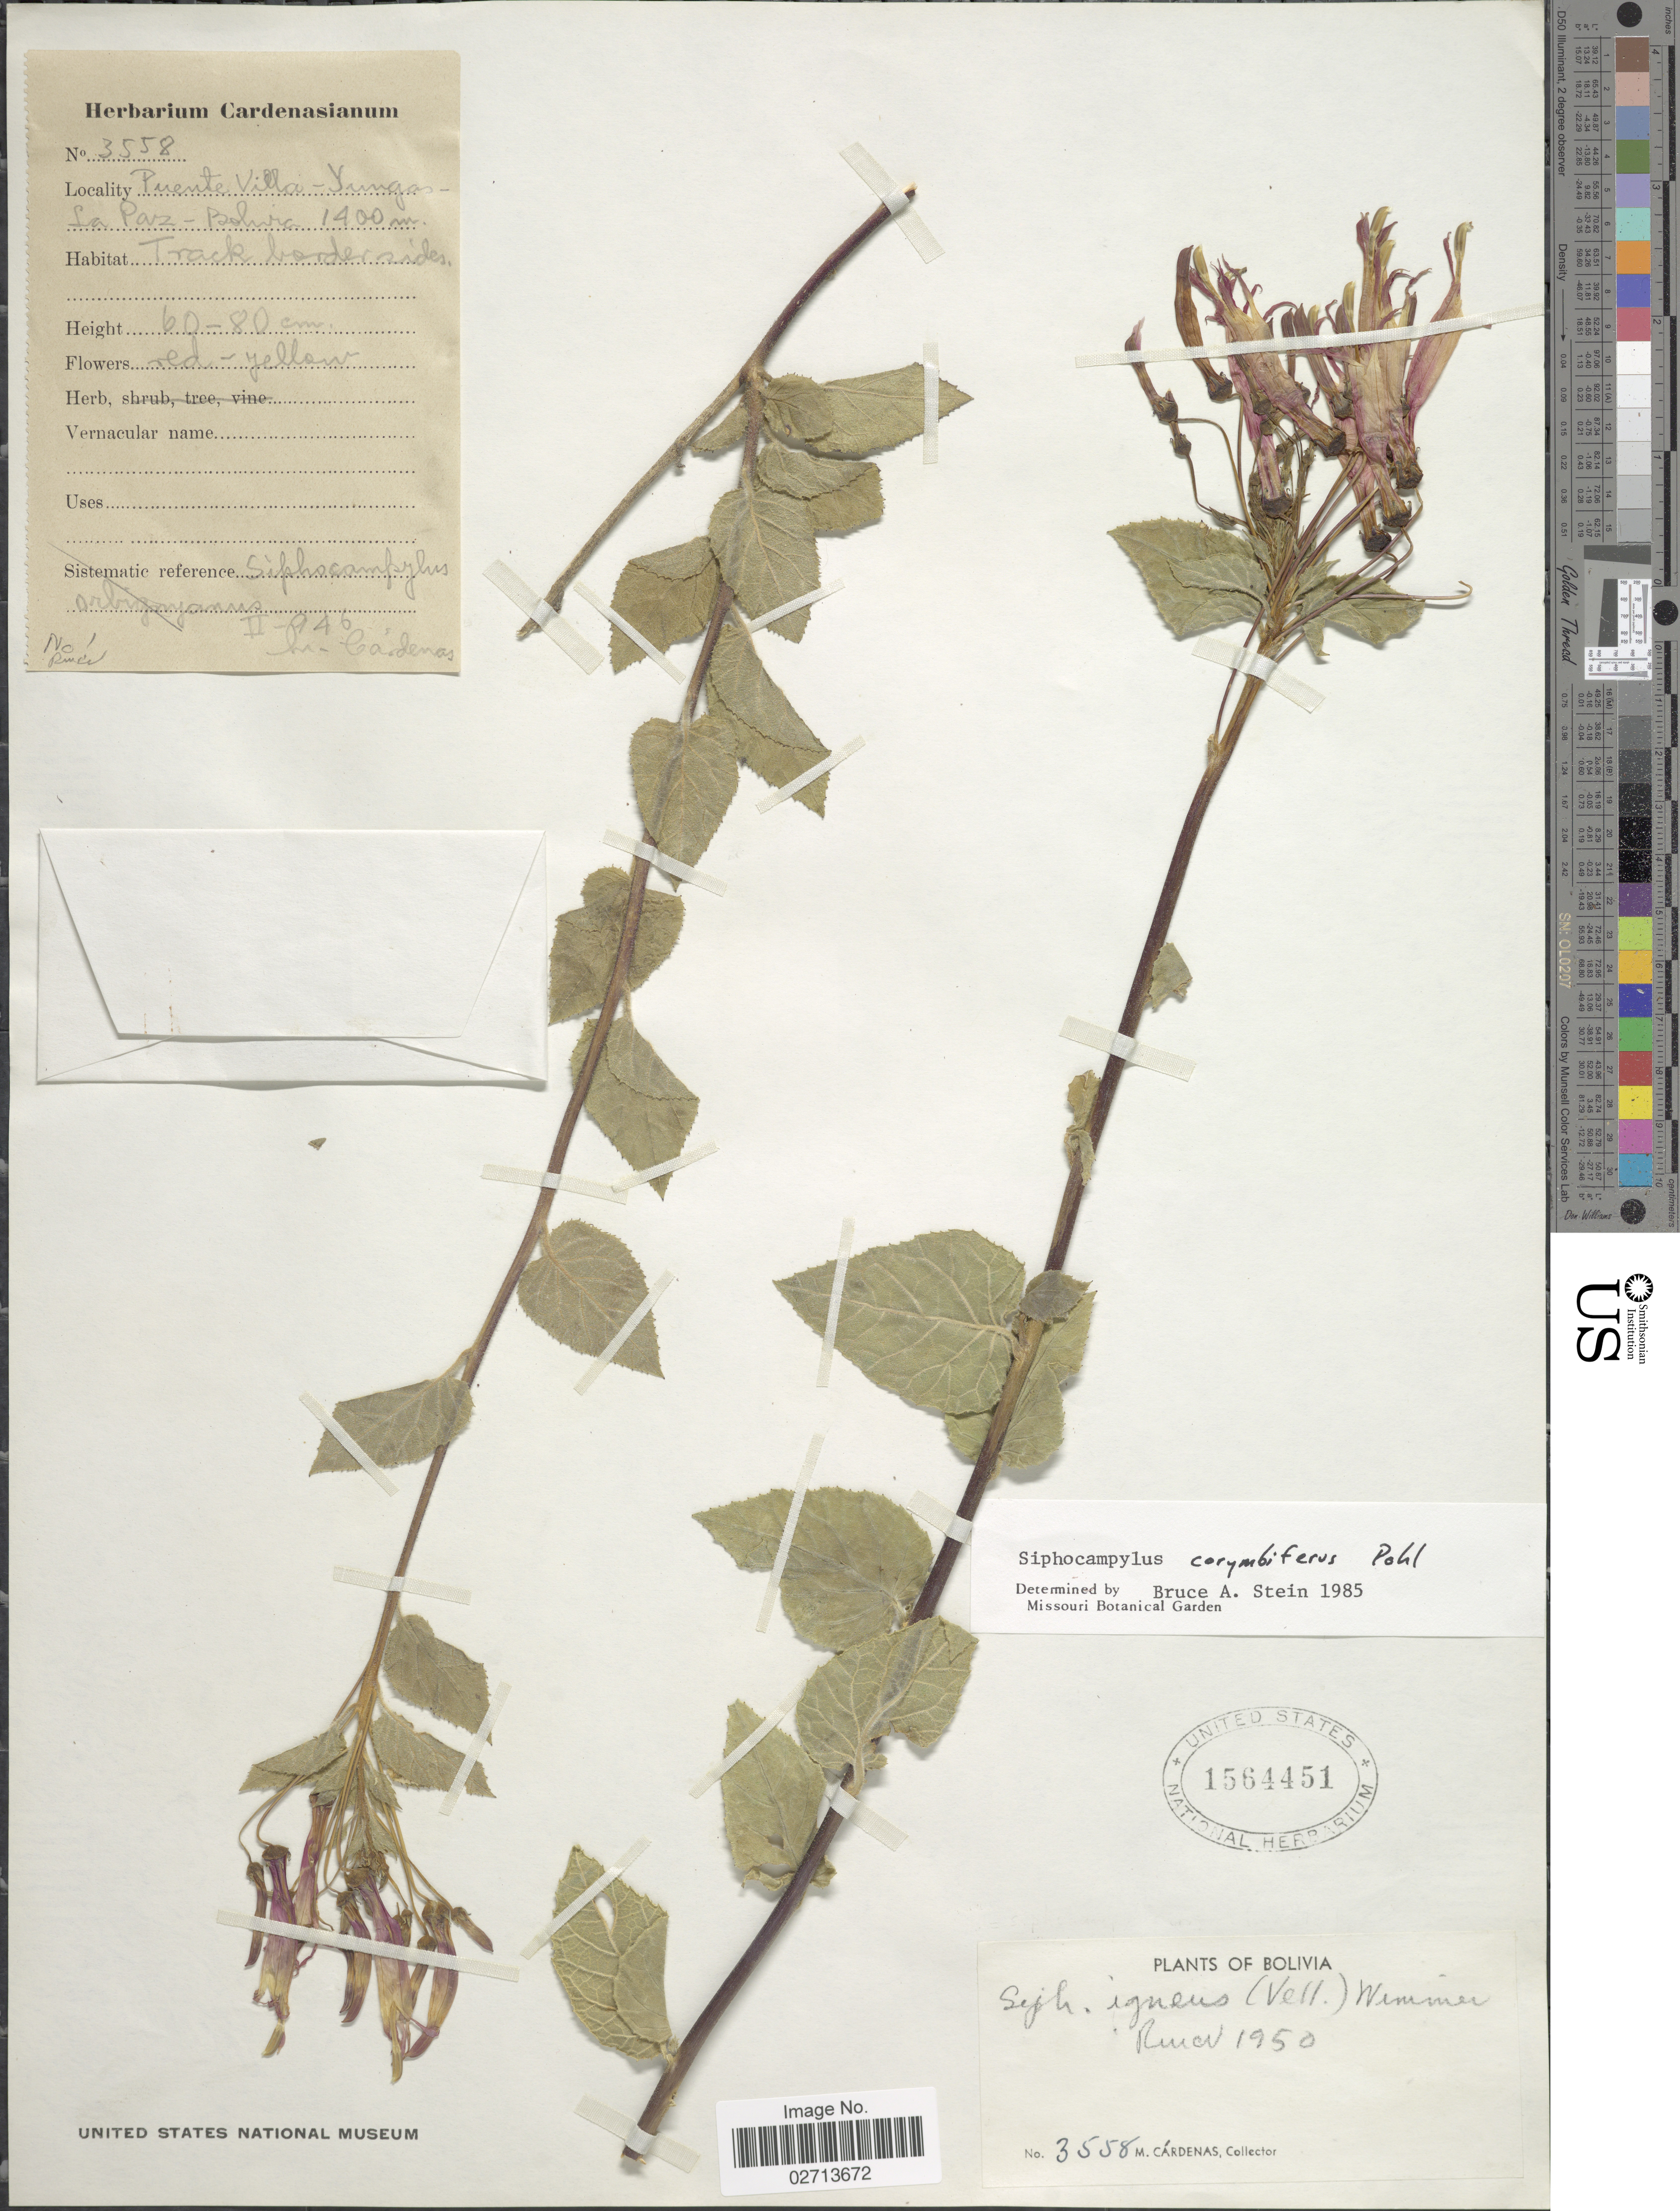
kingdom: Plantae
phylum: Tracheophyta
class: Magnoliopsida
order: Asterales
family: Campanulaceae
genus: Siphocampylus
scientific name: Siphocampylus corymbiferus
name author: Pohl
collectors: M. Cárdenas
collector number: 3558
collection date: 1946-02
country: Bolivia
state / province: La Paz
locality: Puente Villa-Yungas. Track border side.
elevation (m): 1400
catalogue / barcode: US 1564451